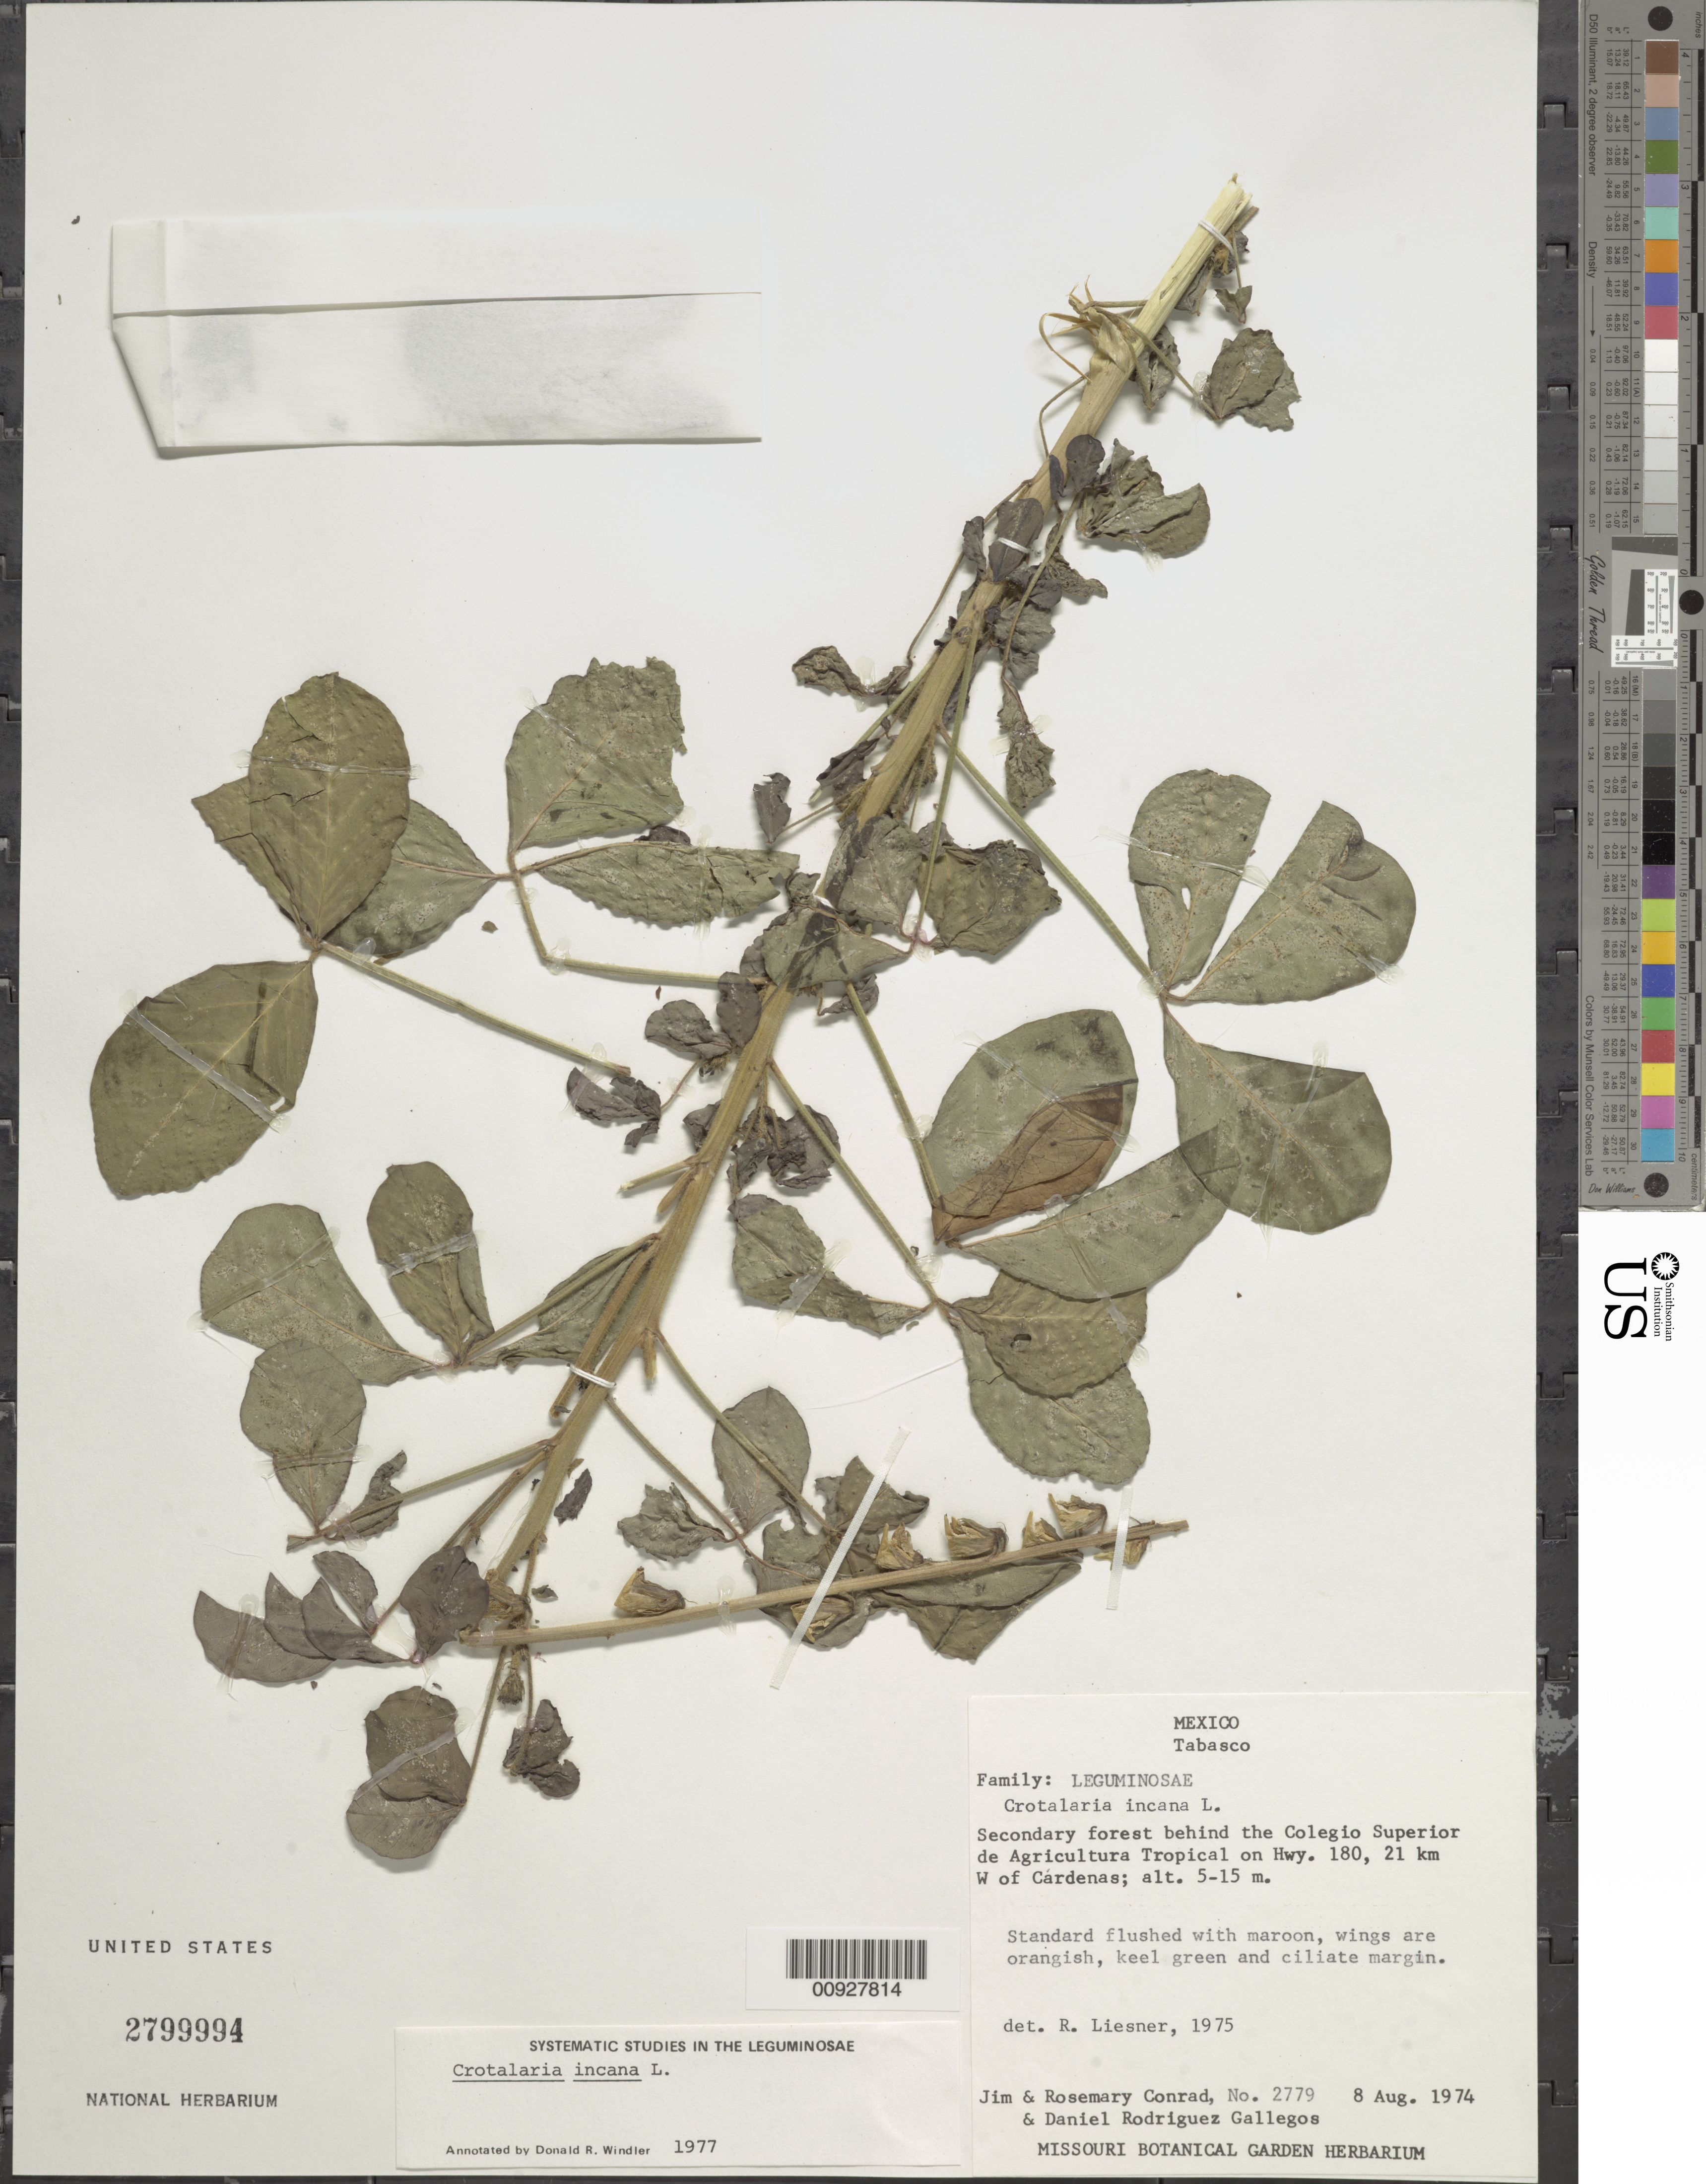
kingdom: Plantae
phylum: Tracheophyta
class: Magnoliopsida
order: Fabales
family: Fabaceae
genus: Crotalaria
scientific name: Crotalaria incana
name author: L.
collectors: J. Conrad, R. Conrad & Rodríguez Gallegos, D.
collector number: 2779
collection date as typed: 08 Aug 1974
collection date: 1974-08-08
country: Mexico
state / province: Tabasco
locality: Behind the Colegio Superior de Agricultura Tropical on Hwy. 180, 21 km. W of Cárdenas.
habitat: Secondary forest.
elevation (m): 15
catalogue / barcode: US 2799994